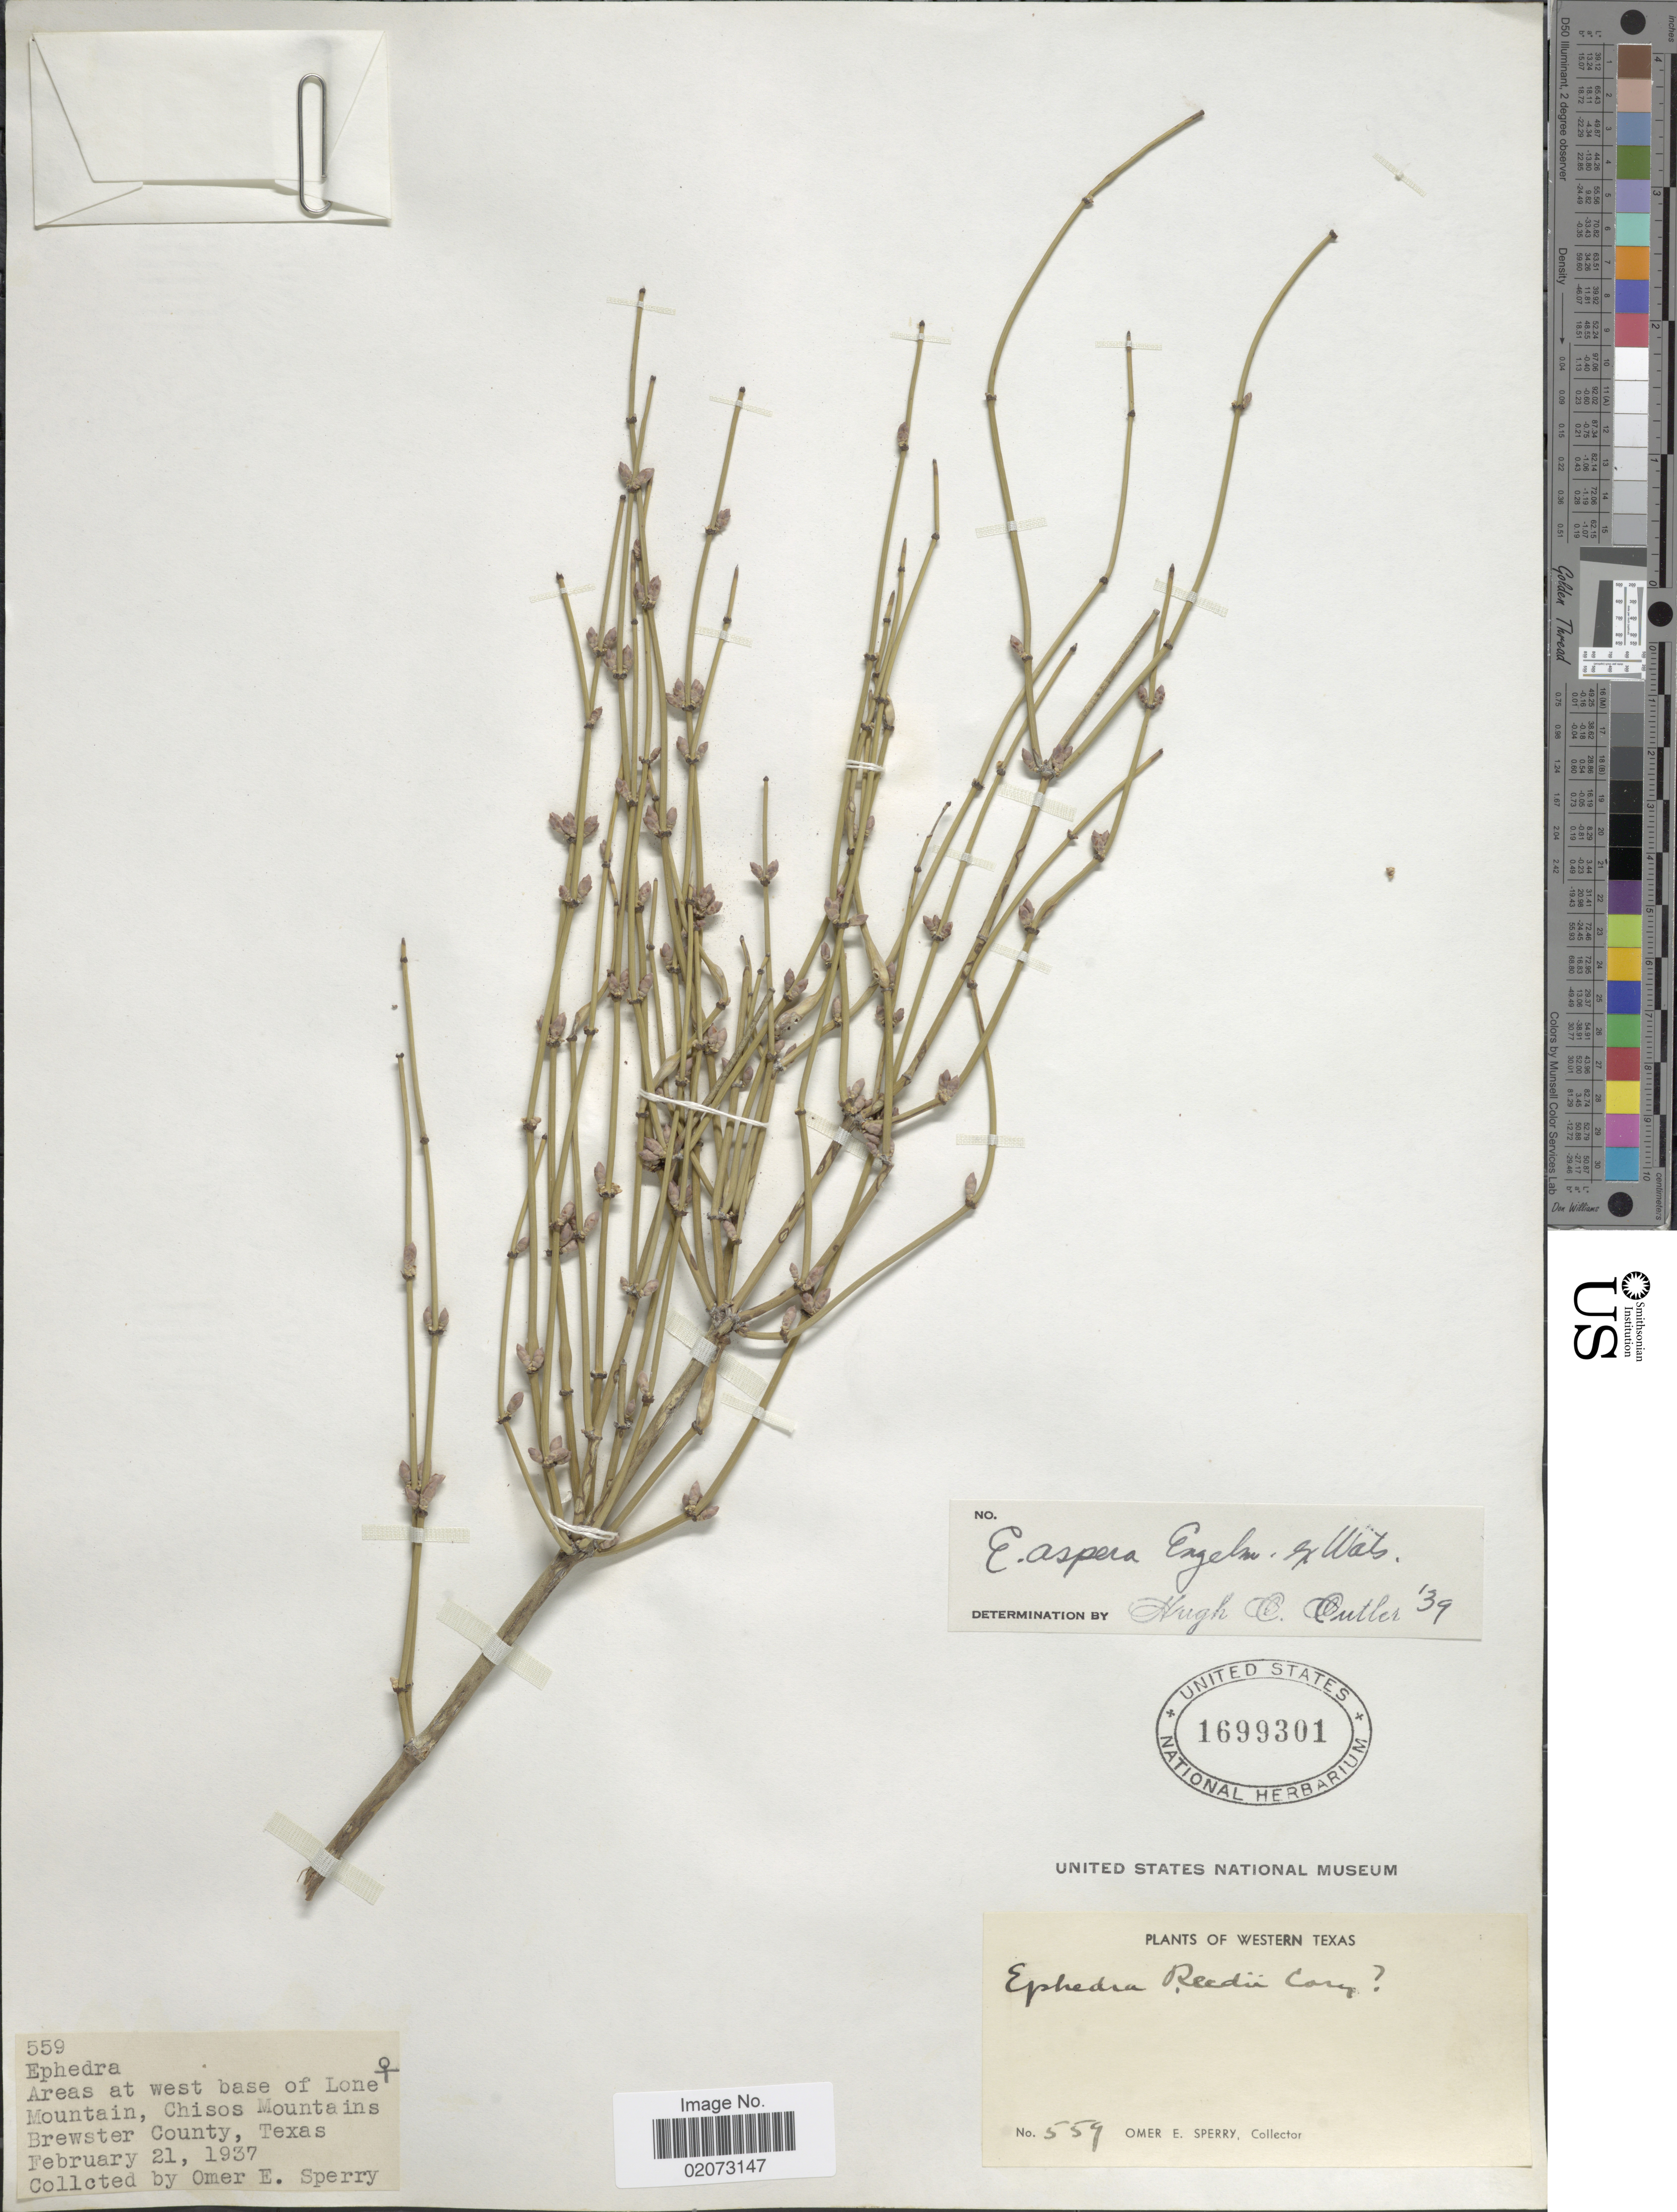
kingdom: Plantae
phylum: Tracheophyta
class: Gnetopsida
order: Ephedrales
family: Ephedraceae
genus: Ephedra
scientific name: Ephedra aspera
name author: Engelm. ex S. Watson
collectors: O. E. Sperry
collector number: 559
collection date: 1937-02-21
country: United States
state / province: Texas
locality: Areas at west base of Lone Mountain, Chisos Mountains. Brewster County. Western Texas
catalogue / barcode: US 1699301